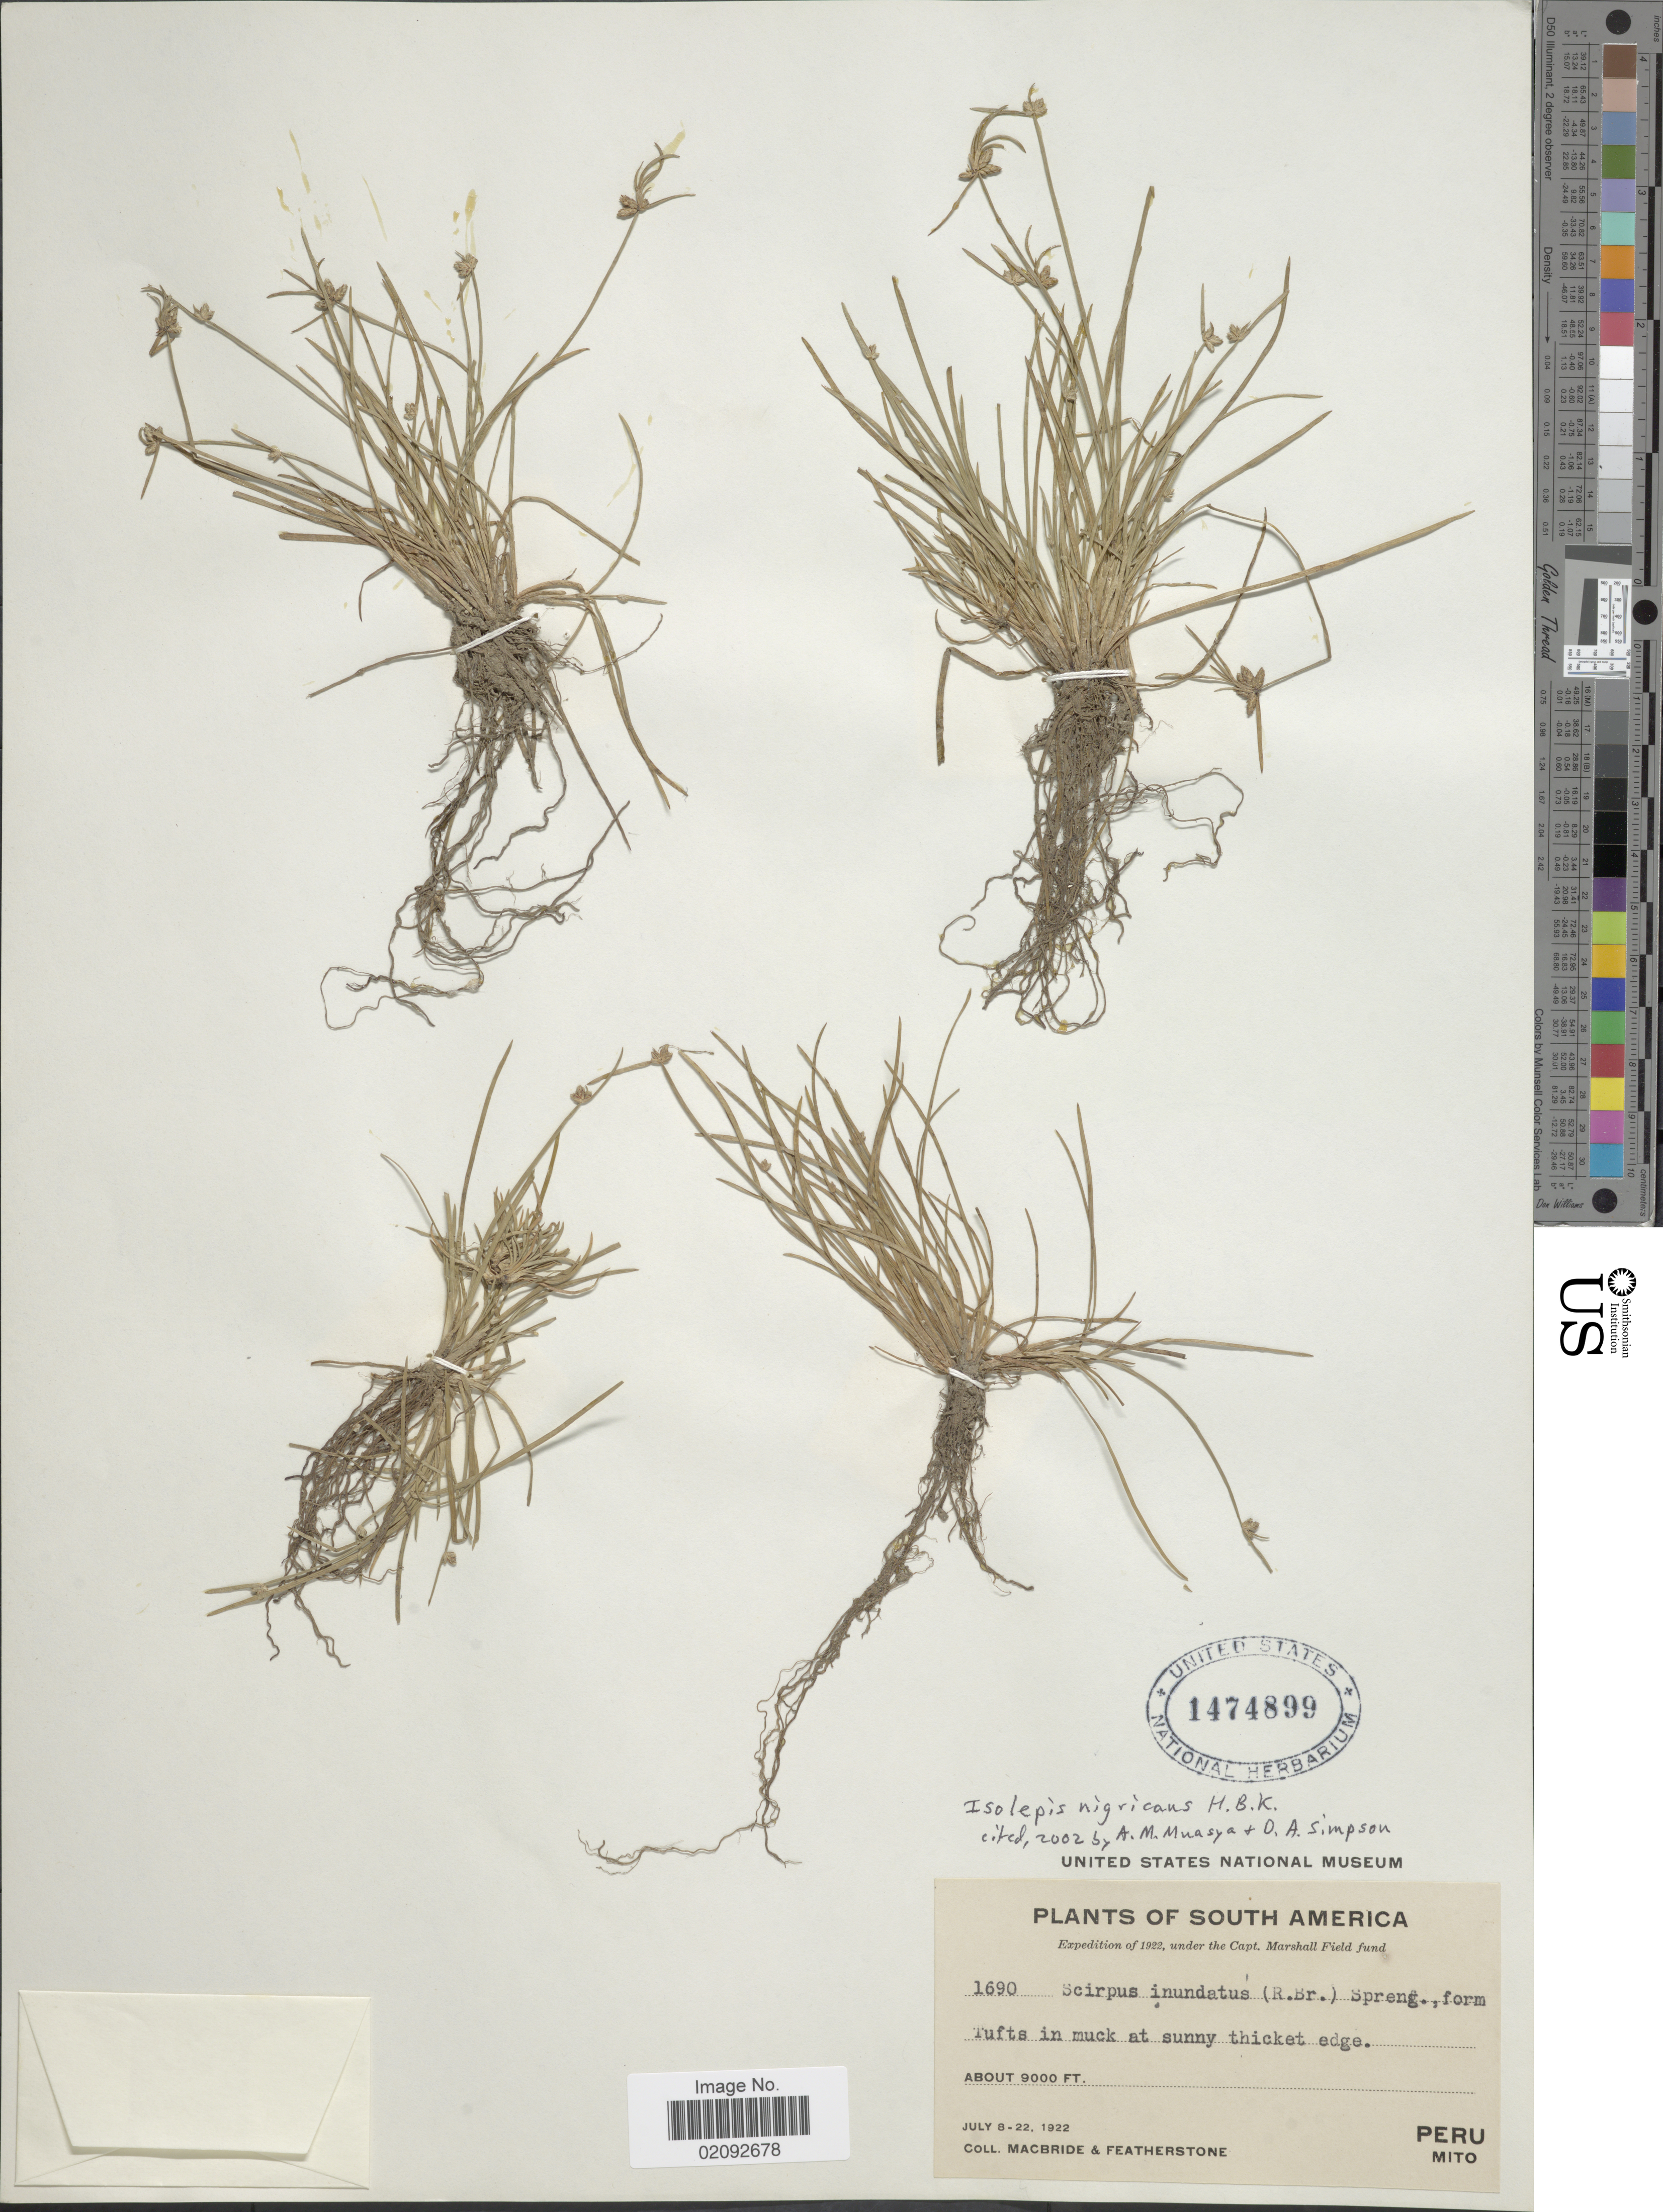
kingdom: Plantae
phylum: Tracheophyta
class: Liliopsida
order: Poales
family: Cyperaceae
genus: Isolepis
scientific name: Isolepis nigricans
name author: Kunth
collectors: Macbride, -- & -. Featherstone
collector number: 1690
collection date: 1922-07-08/1922-07-22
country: Peru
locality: South America, in muck at sunny thicket edge, Mito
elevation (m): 2743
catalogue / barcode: US 1474899